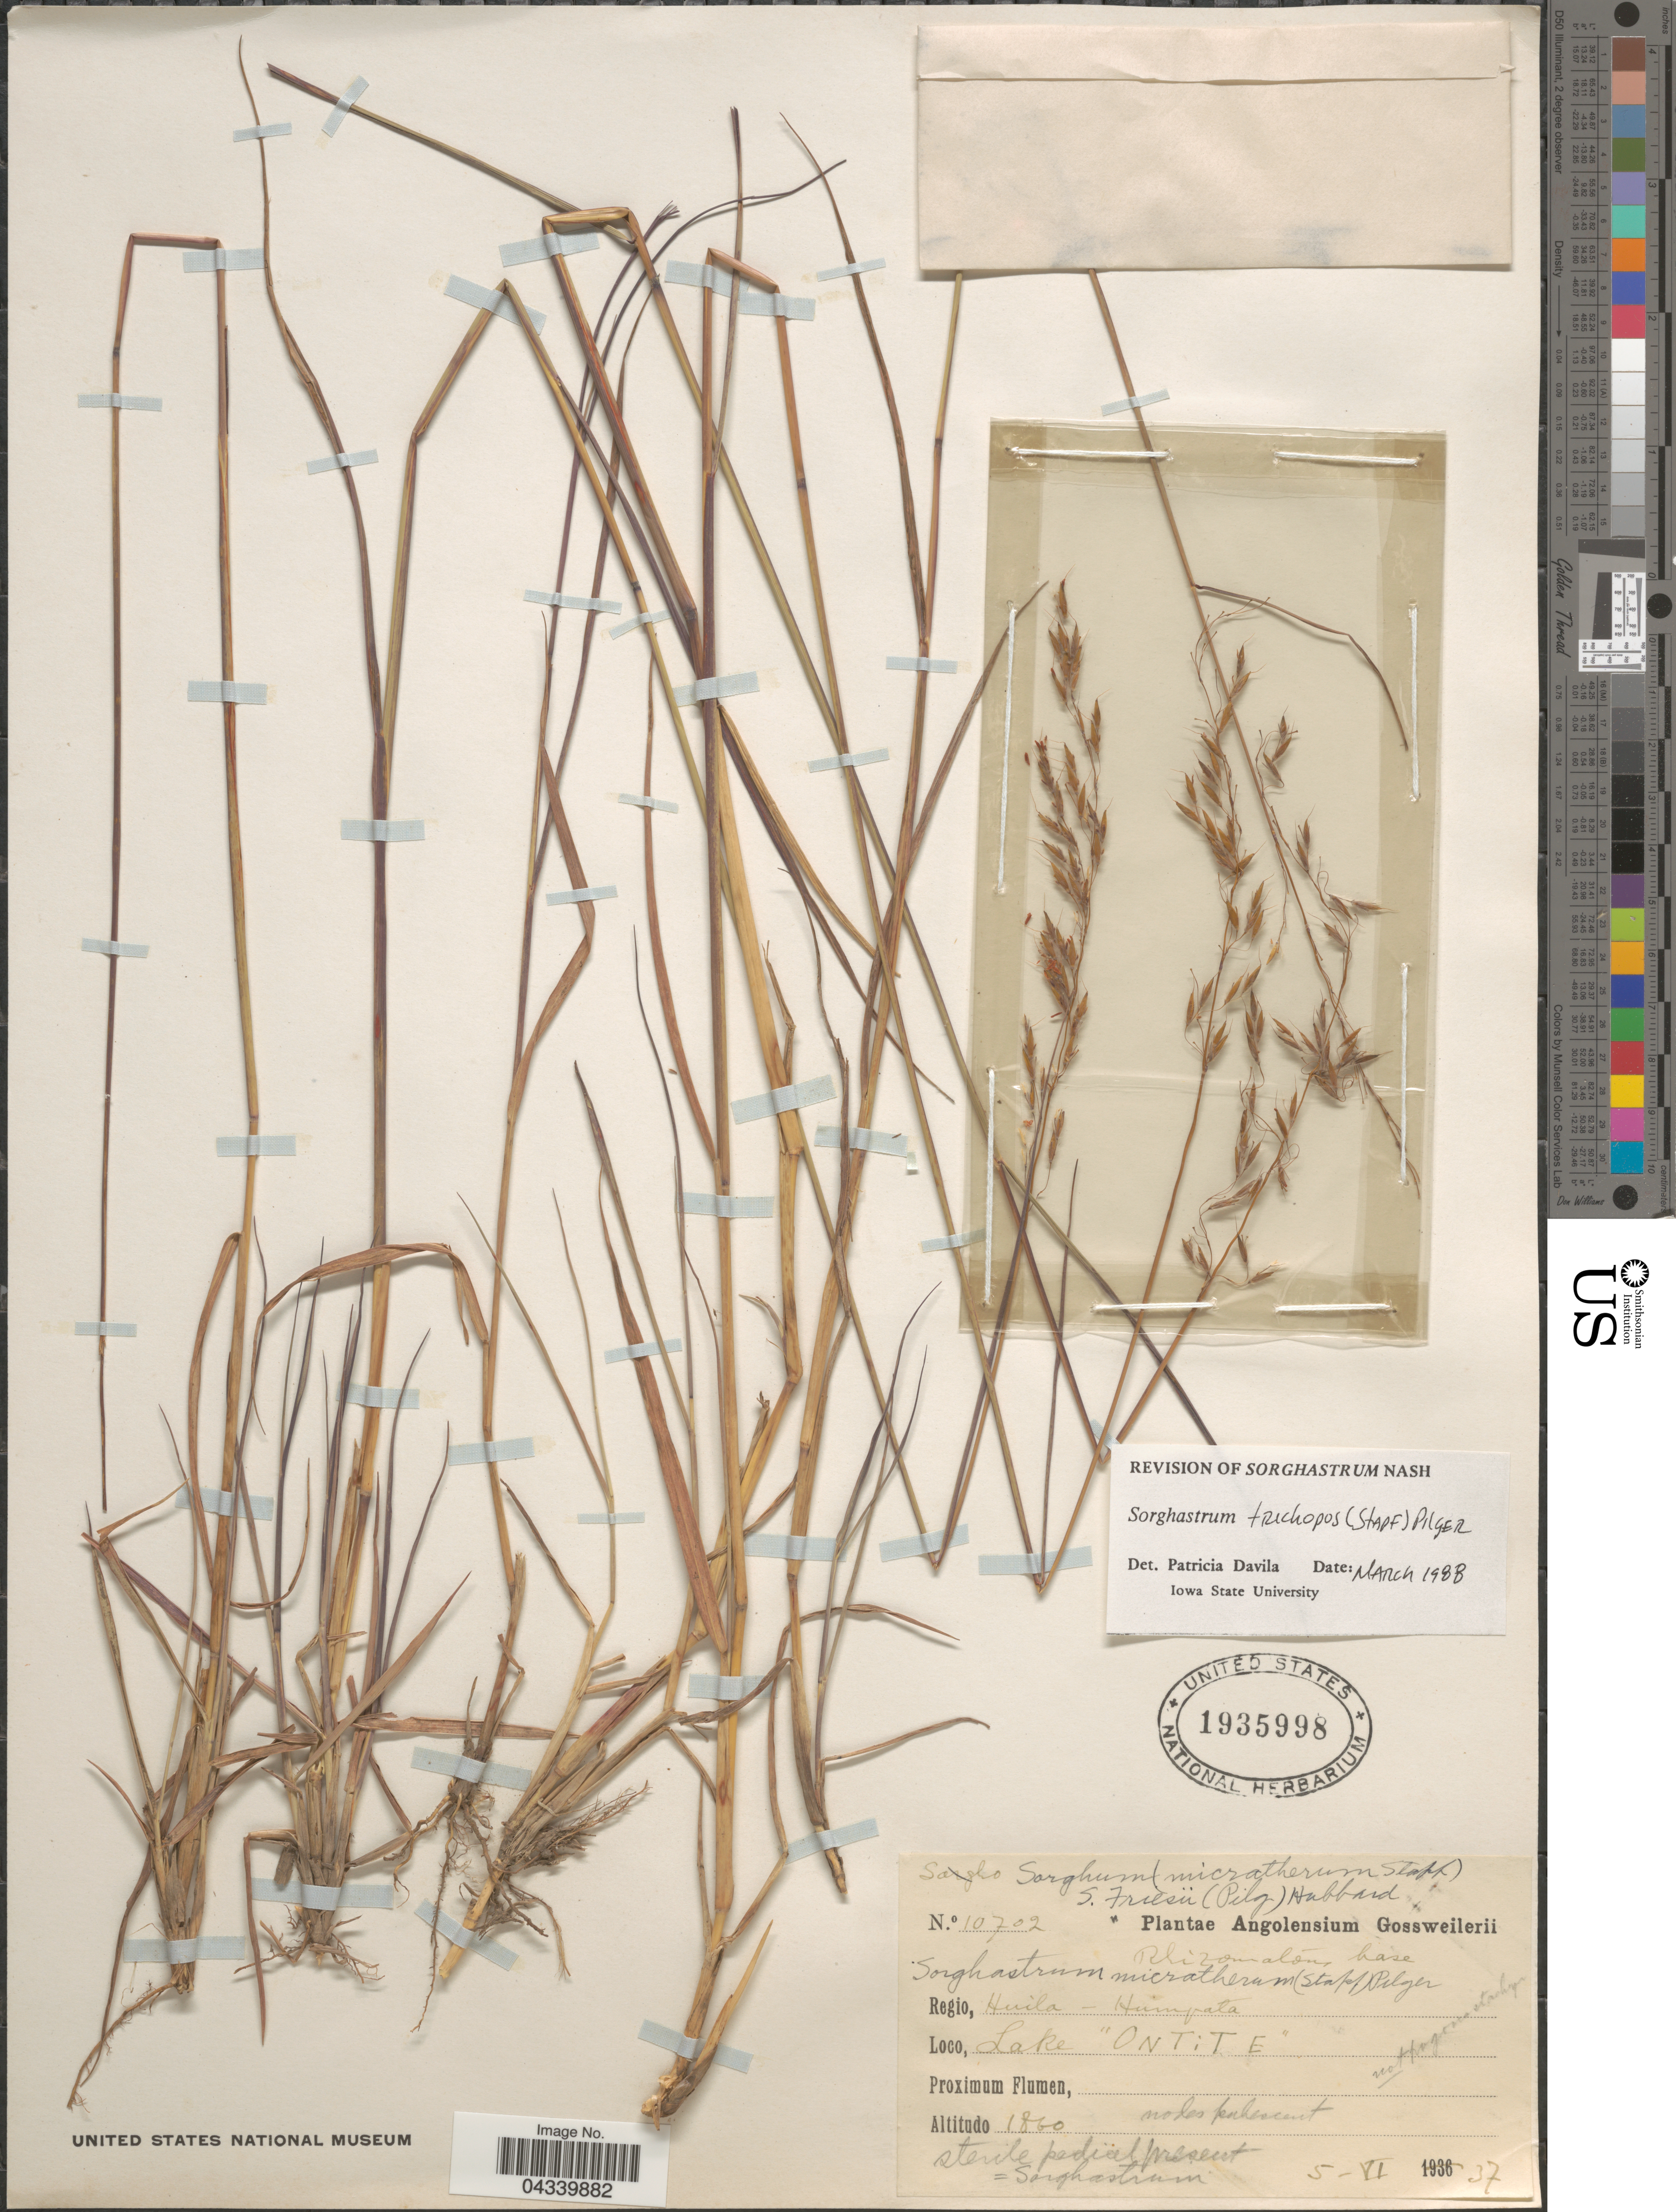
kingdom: Plantae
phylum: Tracheophyta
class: Liliopsida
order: Poales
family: Poaceae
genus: Sorghastrum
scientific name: Sorghastrum stipoides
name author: (Kunth) Nash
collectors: -. Gossweiler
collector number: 10702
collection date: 1937-06-05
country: Angola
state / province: Huila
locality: Regio, Huila - Huimpata. Lake "Ontite".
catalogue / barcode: US 1935998